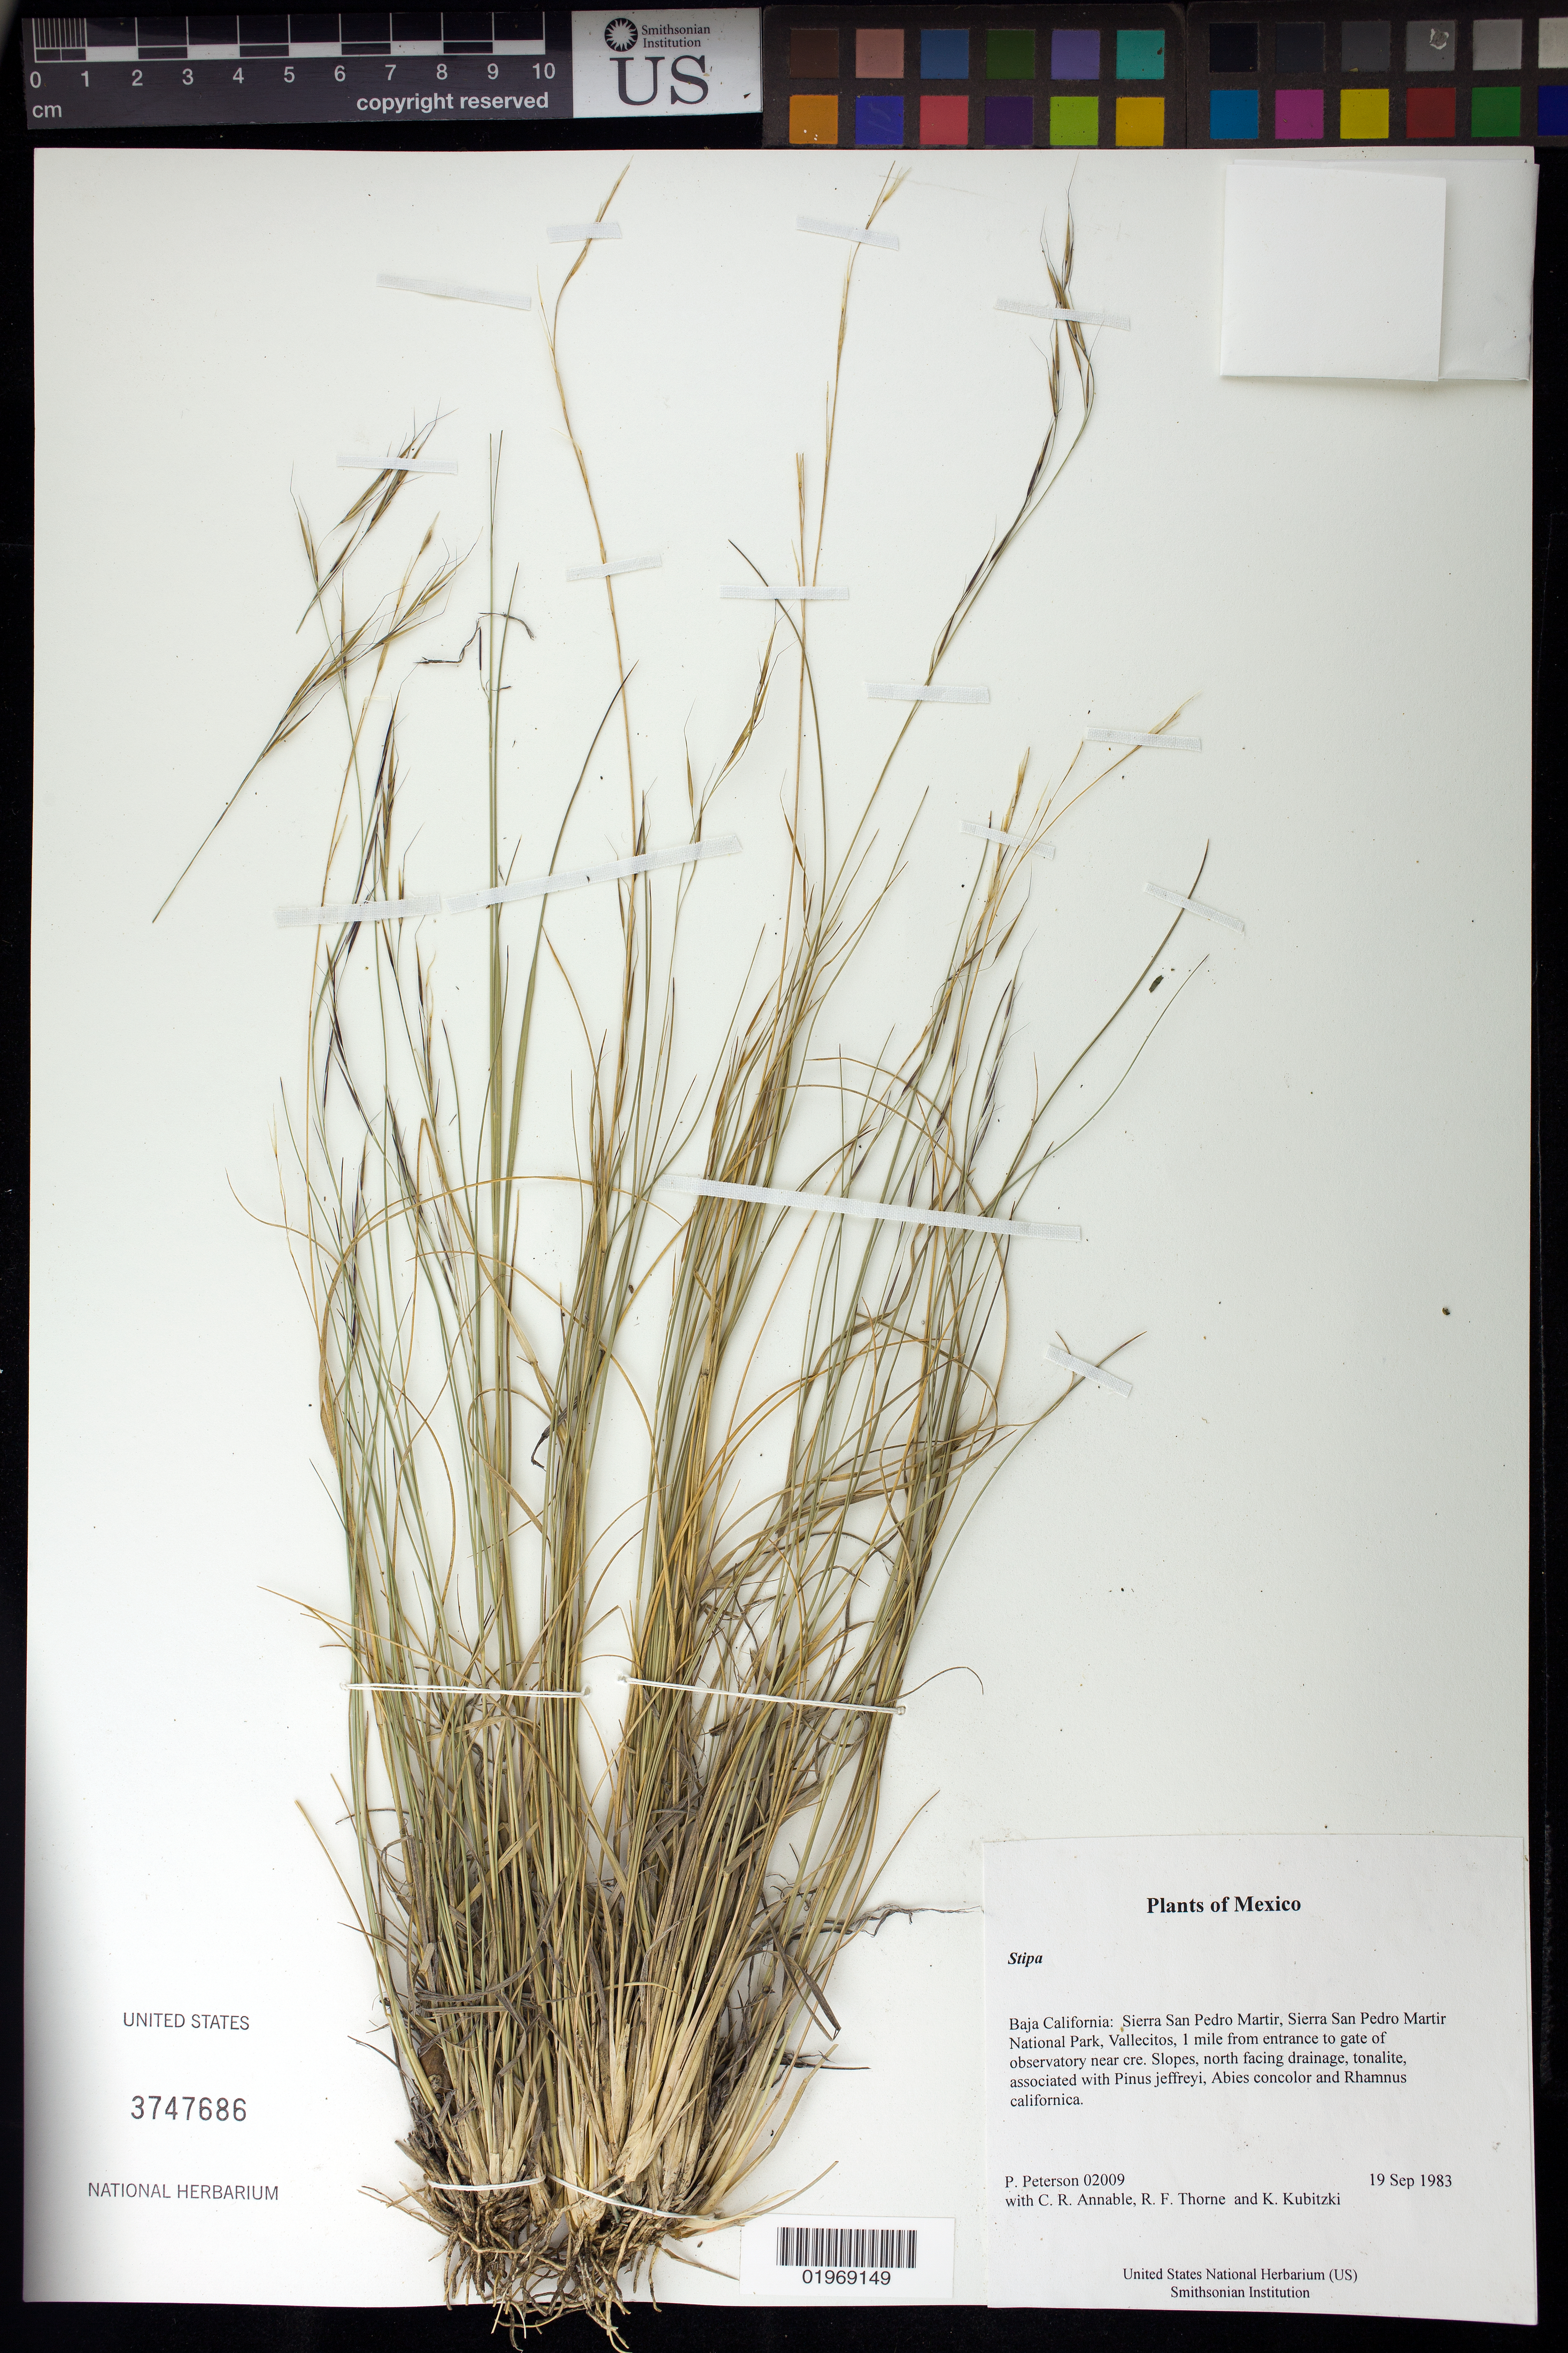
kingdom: Plantae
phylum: Tracheophyta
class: Liliopsida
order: Poales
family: Poaceae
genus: Aristida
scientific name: Aristida sp.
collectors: P. M. Peterson, C. R. Annable, R. F. Thorne & K. Kubitzki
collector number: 02009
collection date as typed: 19 Sep 1983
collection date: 1983-09-19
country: Mexico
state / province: Baja California Norte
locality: Sierra San Pedro Martir, Sierra San Pedro Martir National Park, Vallecitos, 1 mile from entrance to gate of observatory near cre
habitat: Slopes, north facing drainage, tonalite, associated with Pinus jeffreyi, Abies concolor and Rhamnus californica.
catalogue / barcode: US 3747686